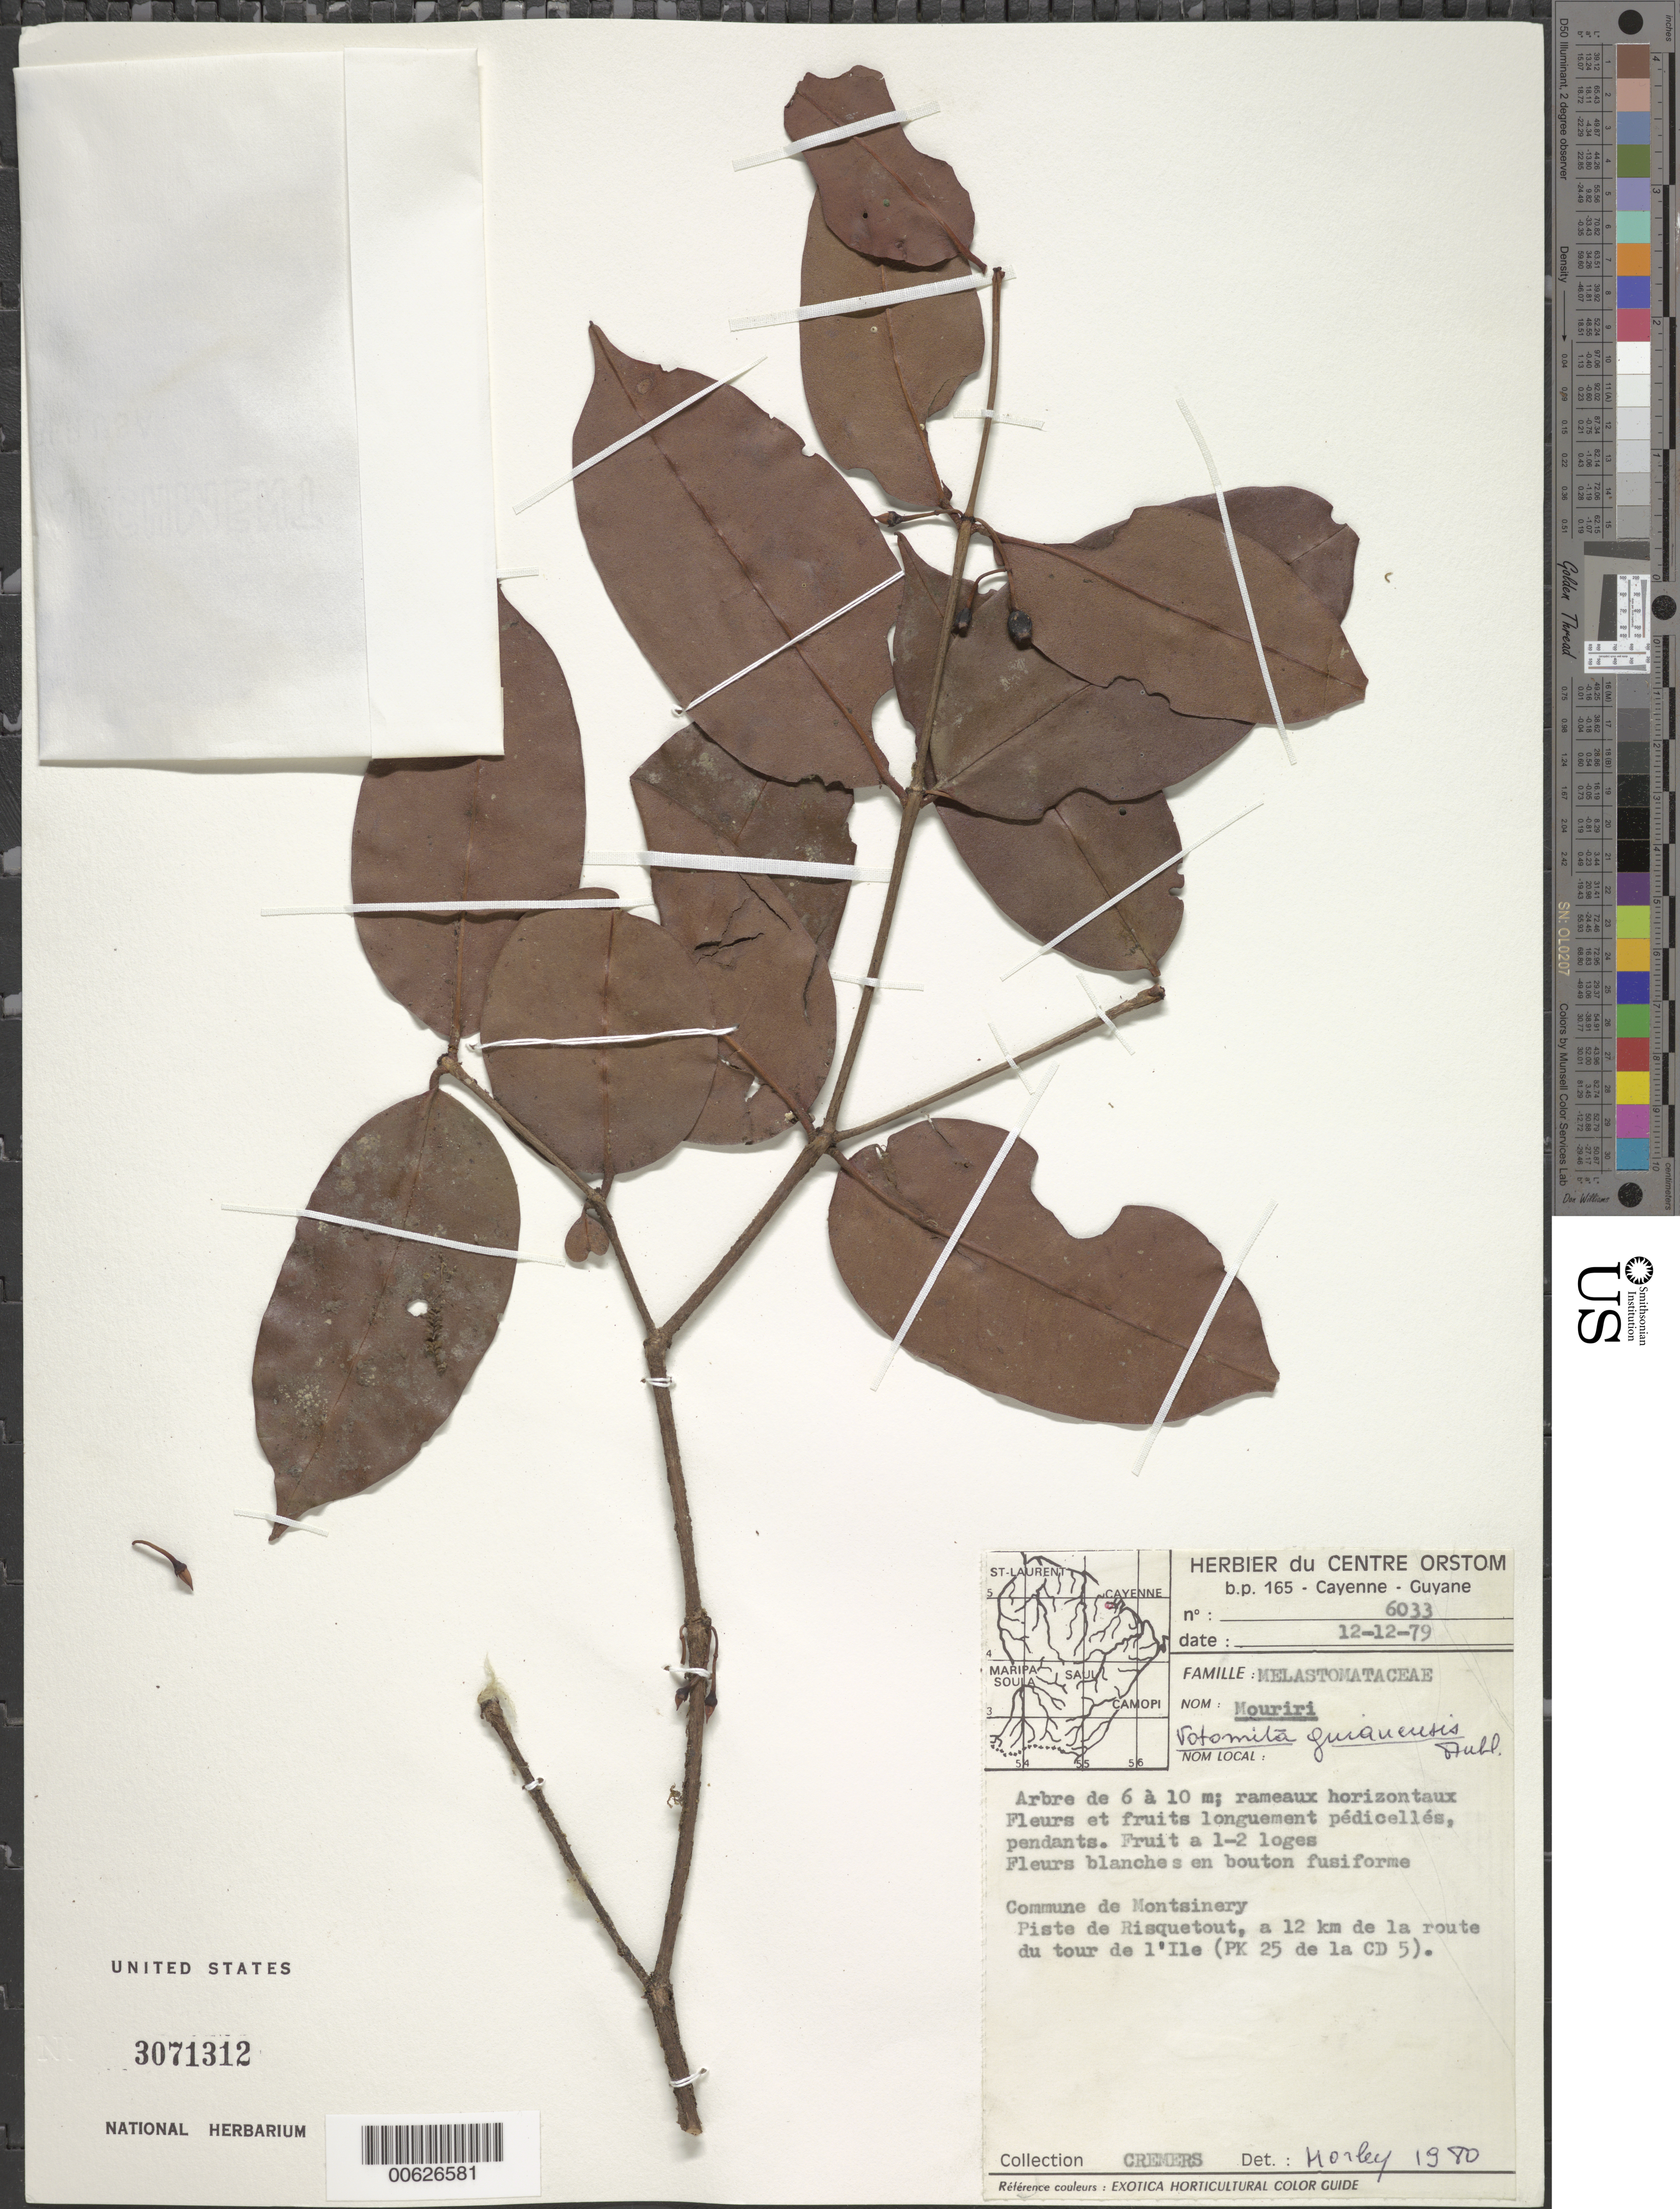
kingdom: Plantae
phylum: Tracheophyta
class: Magnoliopsida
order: Myrtales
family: Melastomataceae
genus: Votomita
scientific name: Votomita guianensis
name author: Aubl.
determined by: Morley, T.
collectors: G. Cremers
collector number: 6033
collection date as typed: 12-Dec-79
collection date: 1979-12-12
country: French Guiana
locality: Commune de Montsinéry, piste de Risquetout, a 12 km de la route du tour de l'Ile (PK 25 de la CD 5)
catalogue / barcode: US 3071312